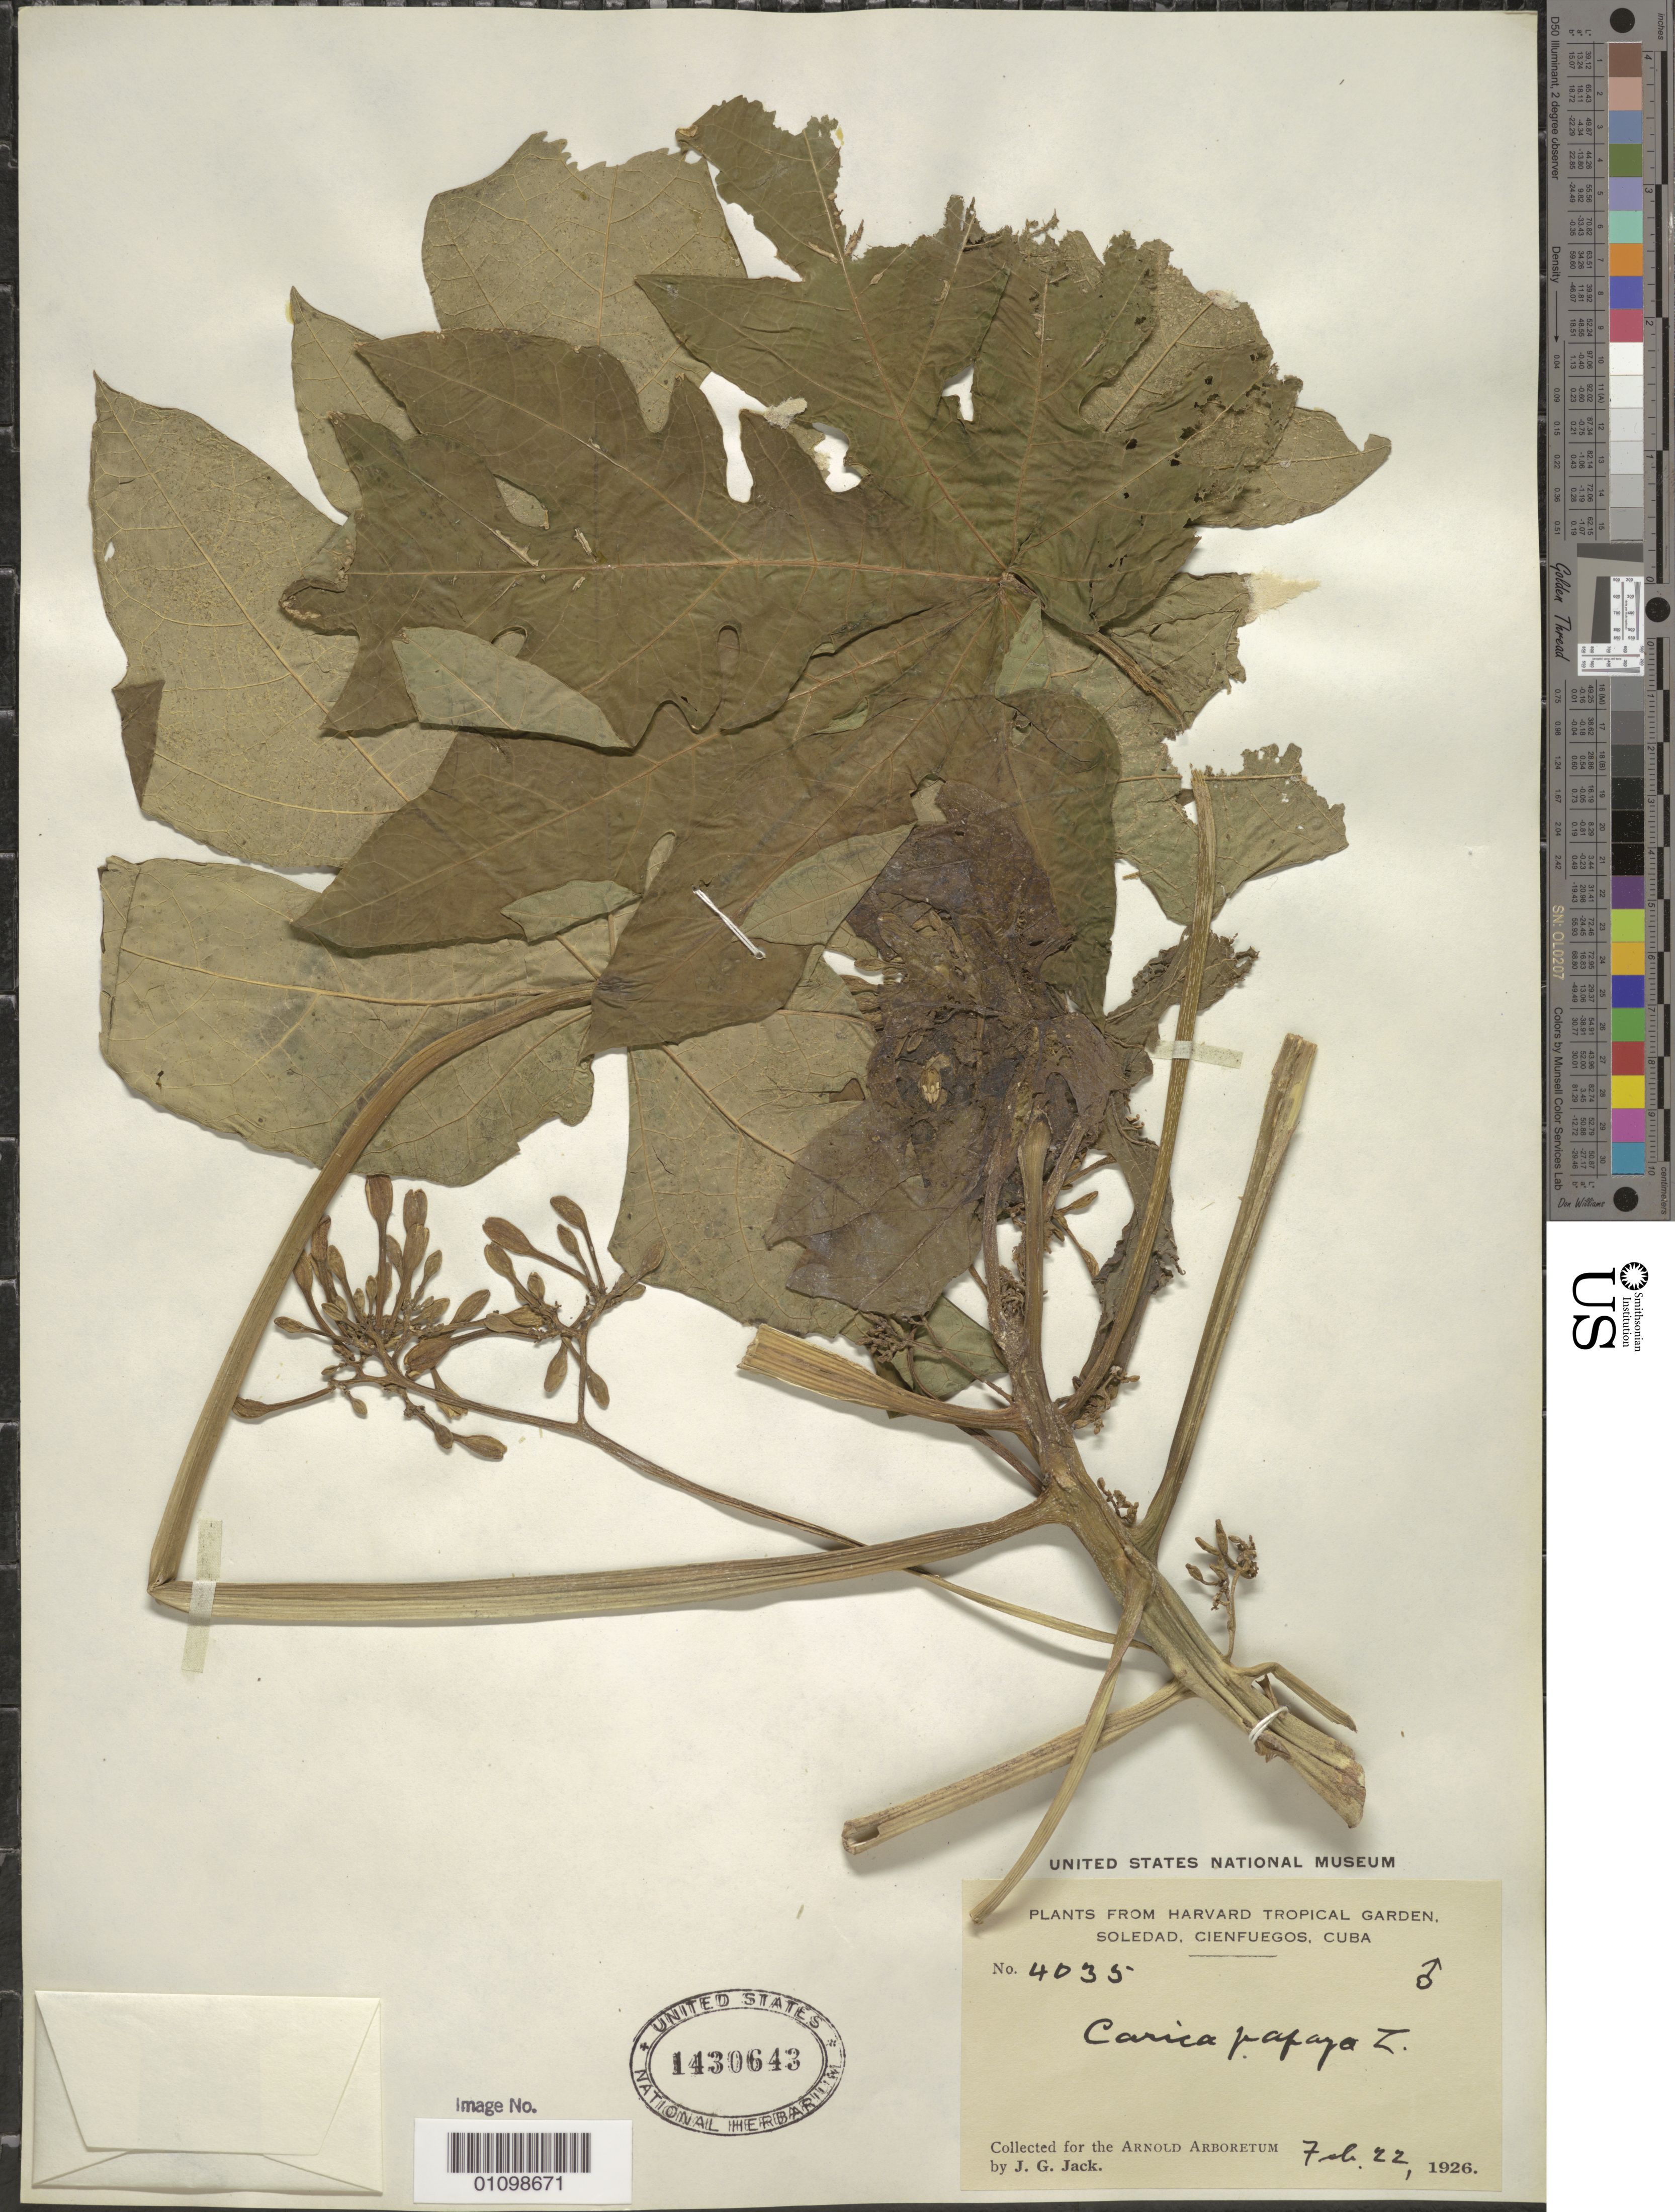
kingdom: Plantae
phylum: Tracheophyta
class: Magnoliopsida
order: Brassicales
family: Caricaceae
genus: Carica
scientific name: Carica papaya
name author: L.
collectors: J. G. Jack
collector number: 4035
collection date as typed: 22 Feb 1926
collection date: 1926-02-22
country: Cuba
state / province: Cienfuegos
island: Cuba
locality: Soledad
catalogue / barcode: US 1430643